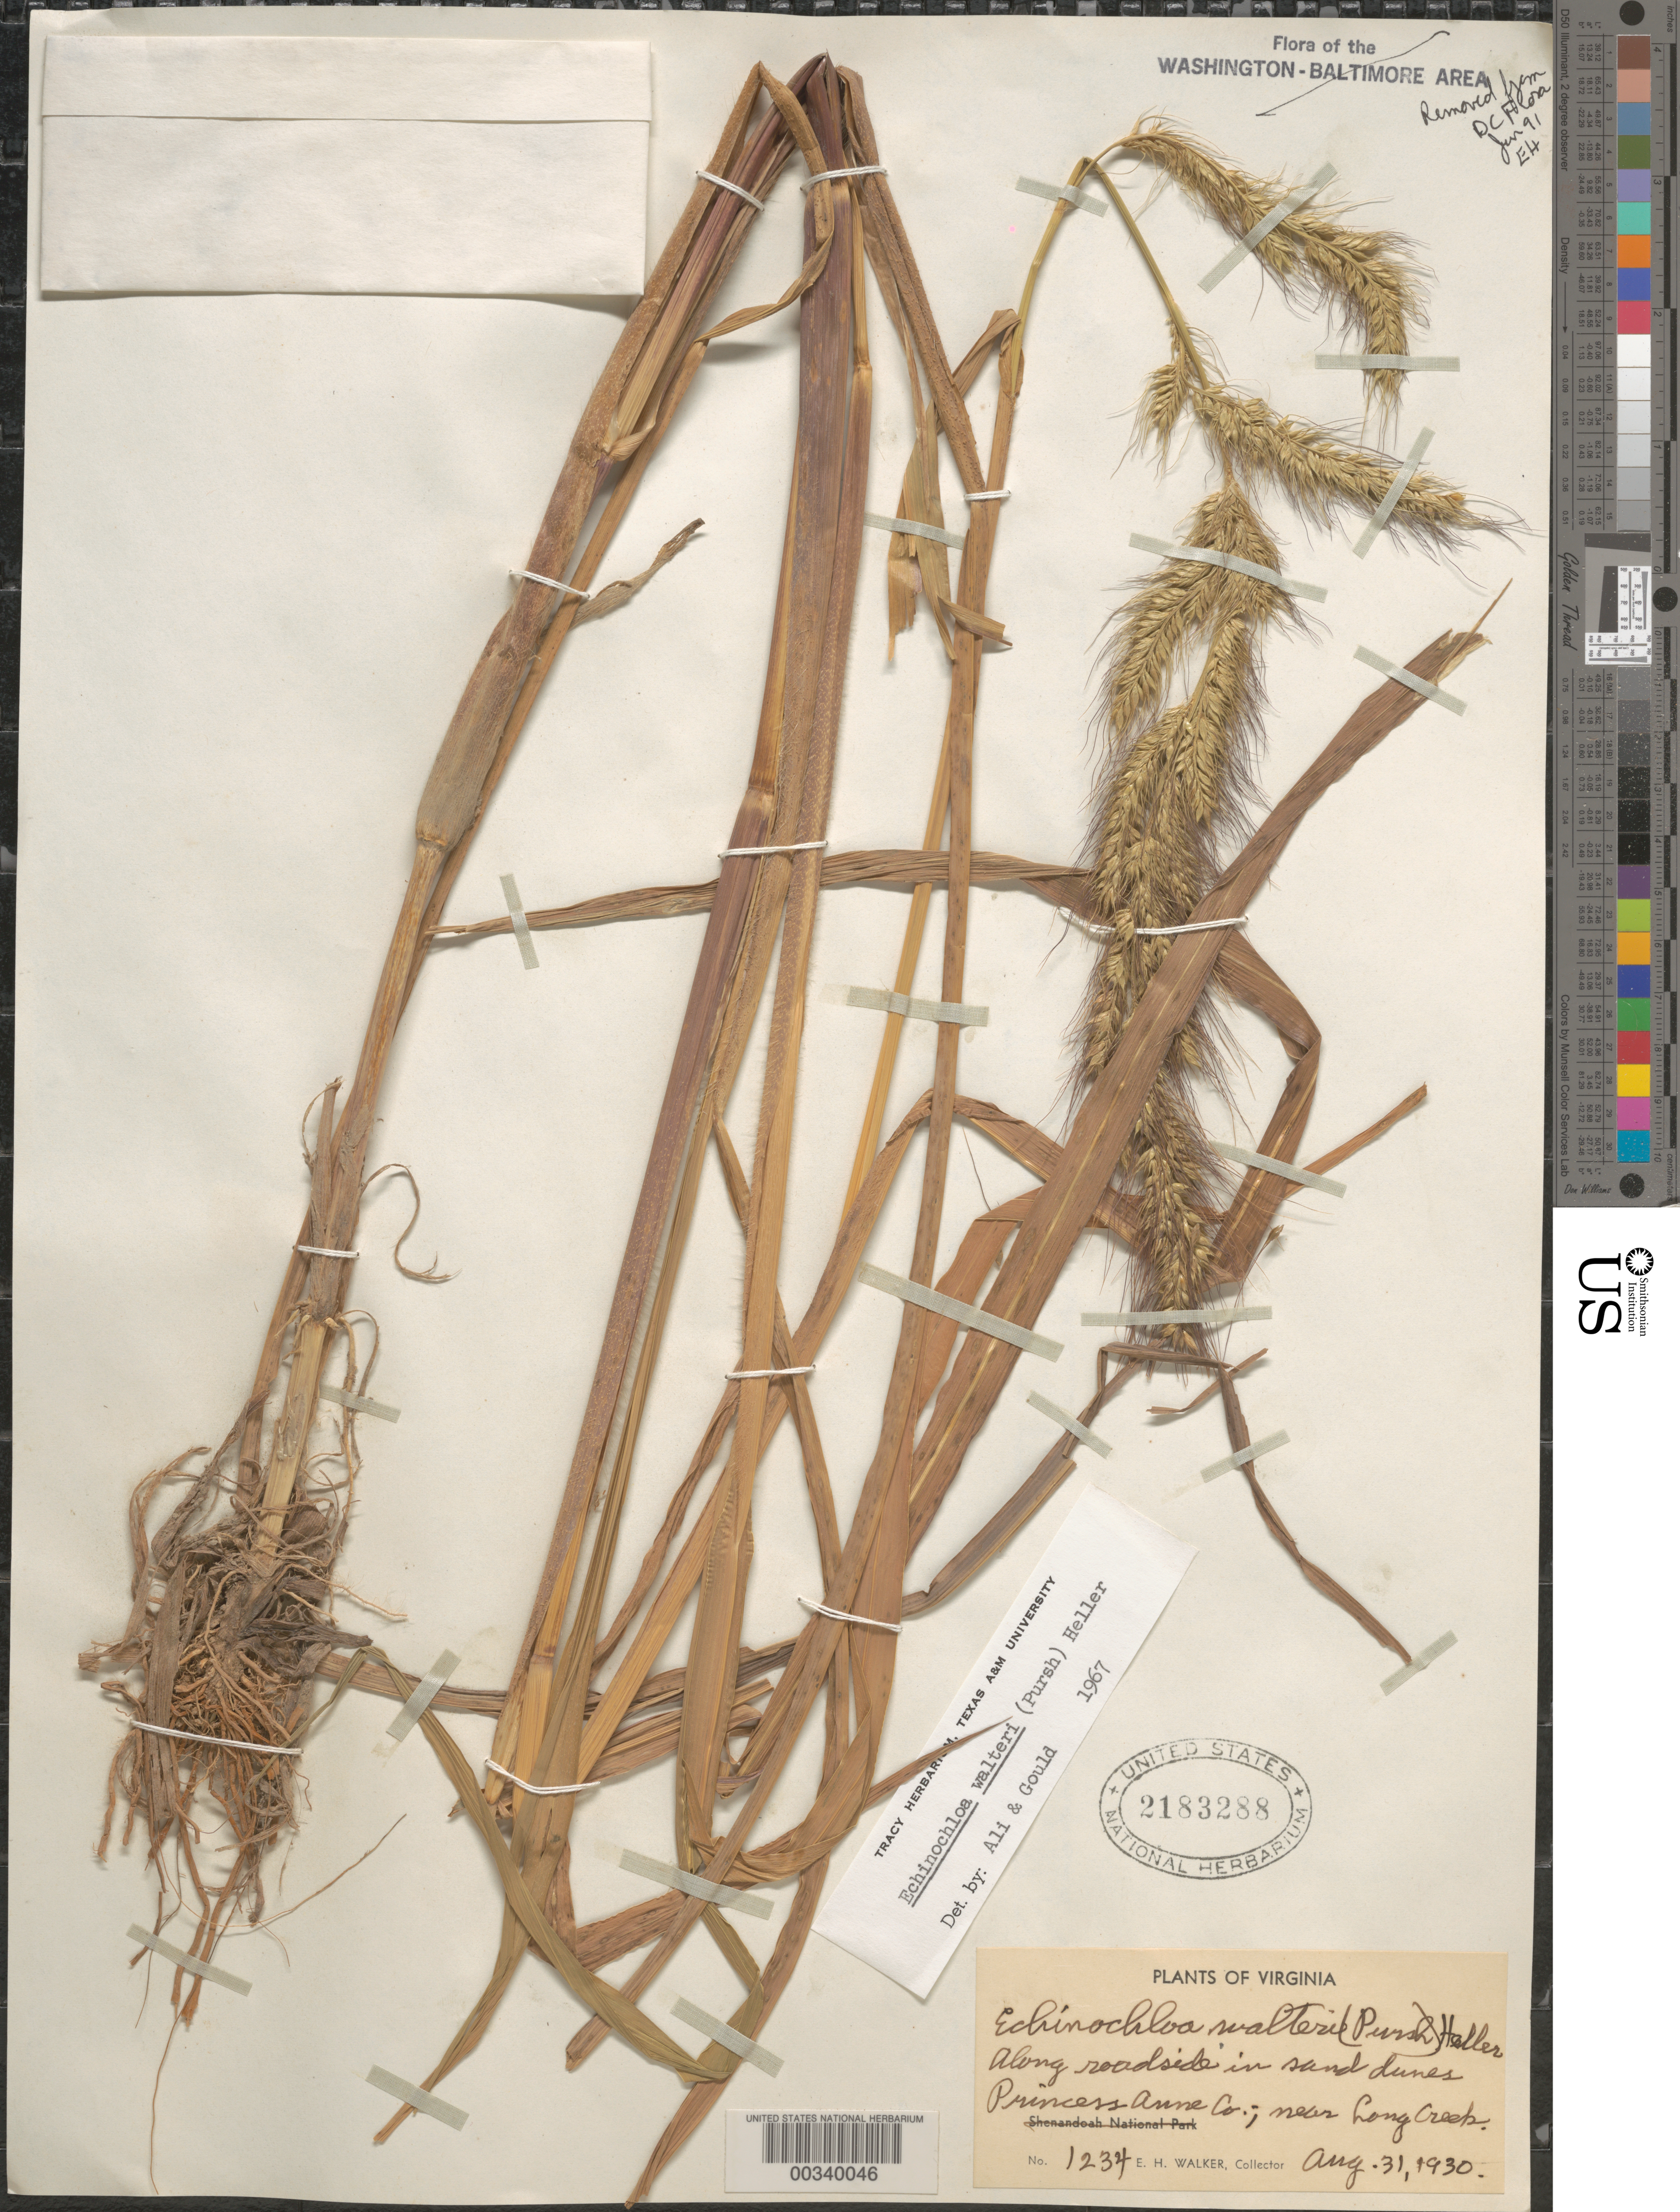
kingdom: Plantae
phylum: Tracheophyta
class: Liliopsida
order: Poales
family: Poaceae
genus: Echinochloa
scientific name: Echinochloa walteri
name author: (Pursh) A. Heller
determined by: Ali, M. A.; Gould, F. W.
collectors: E. H. Walker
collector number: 1234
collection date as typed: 31 Aug 1930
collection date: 1930-08-31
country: United States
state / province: Virginia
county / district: City of Virginia Beach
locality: Long creek, princess anne county. [princess anne county is now part of City of Virginia Beach.]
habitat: Along roadside in sand dune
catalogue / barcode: US 2183288